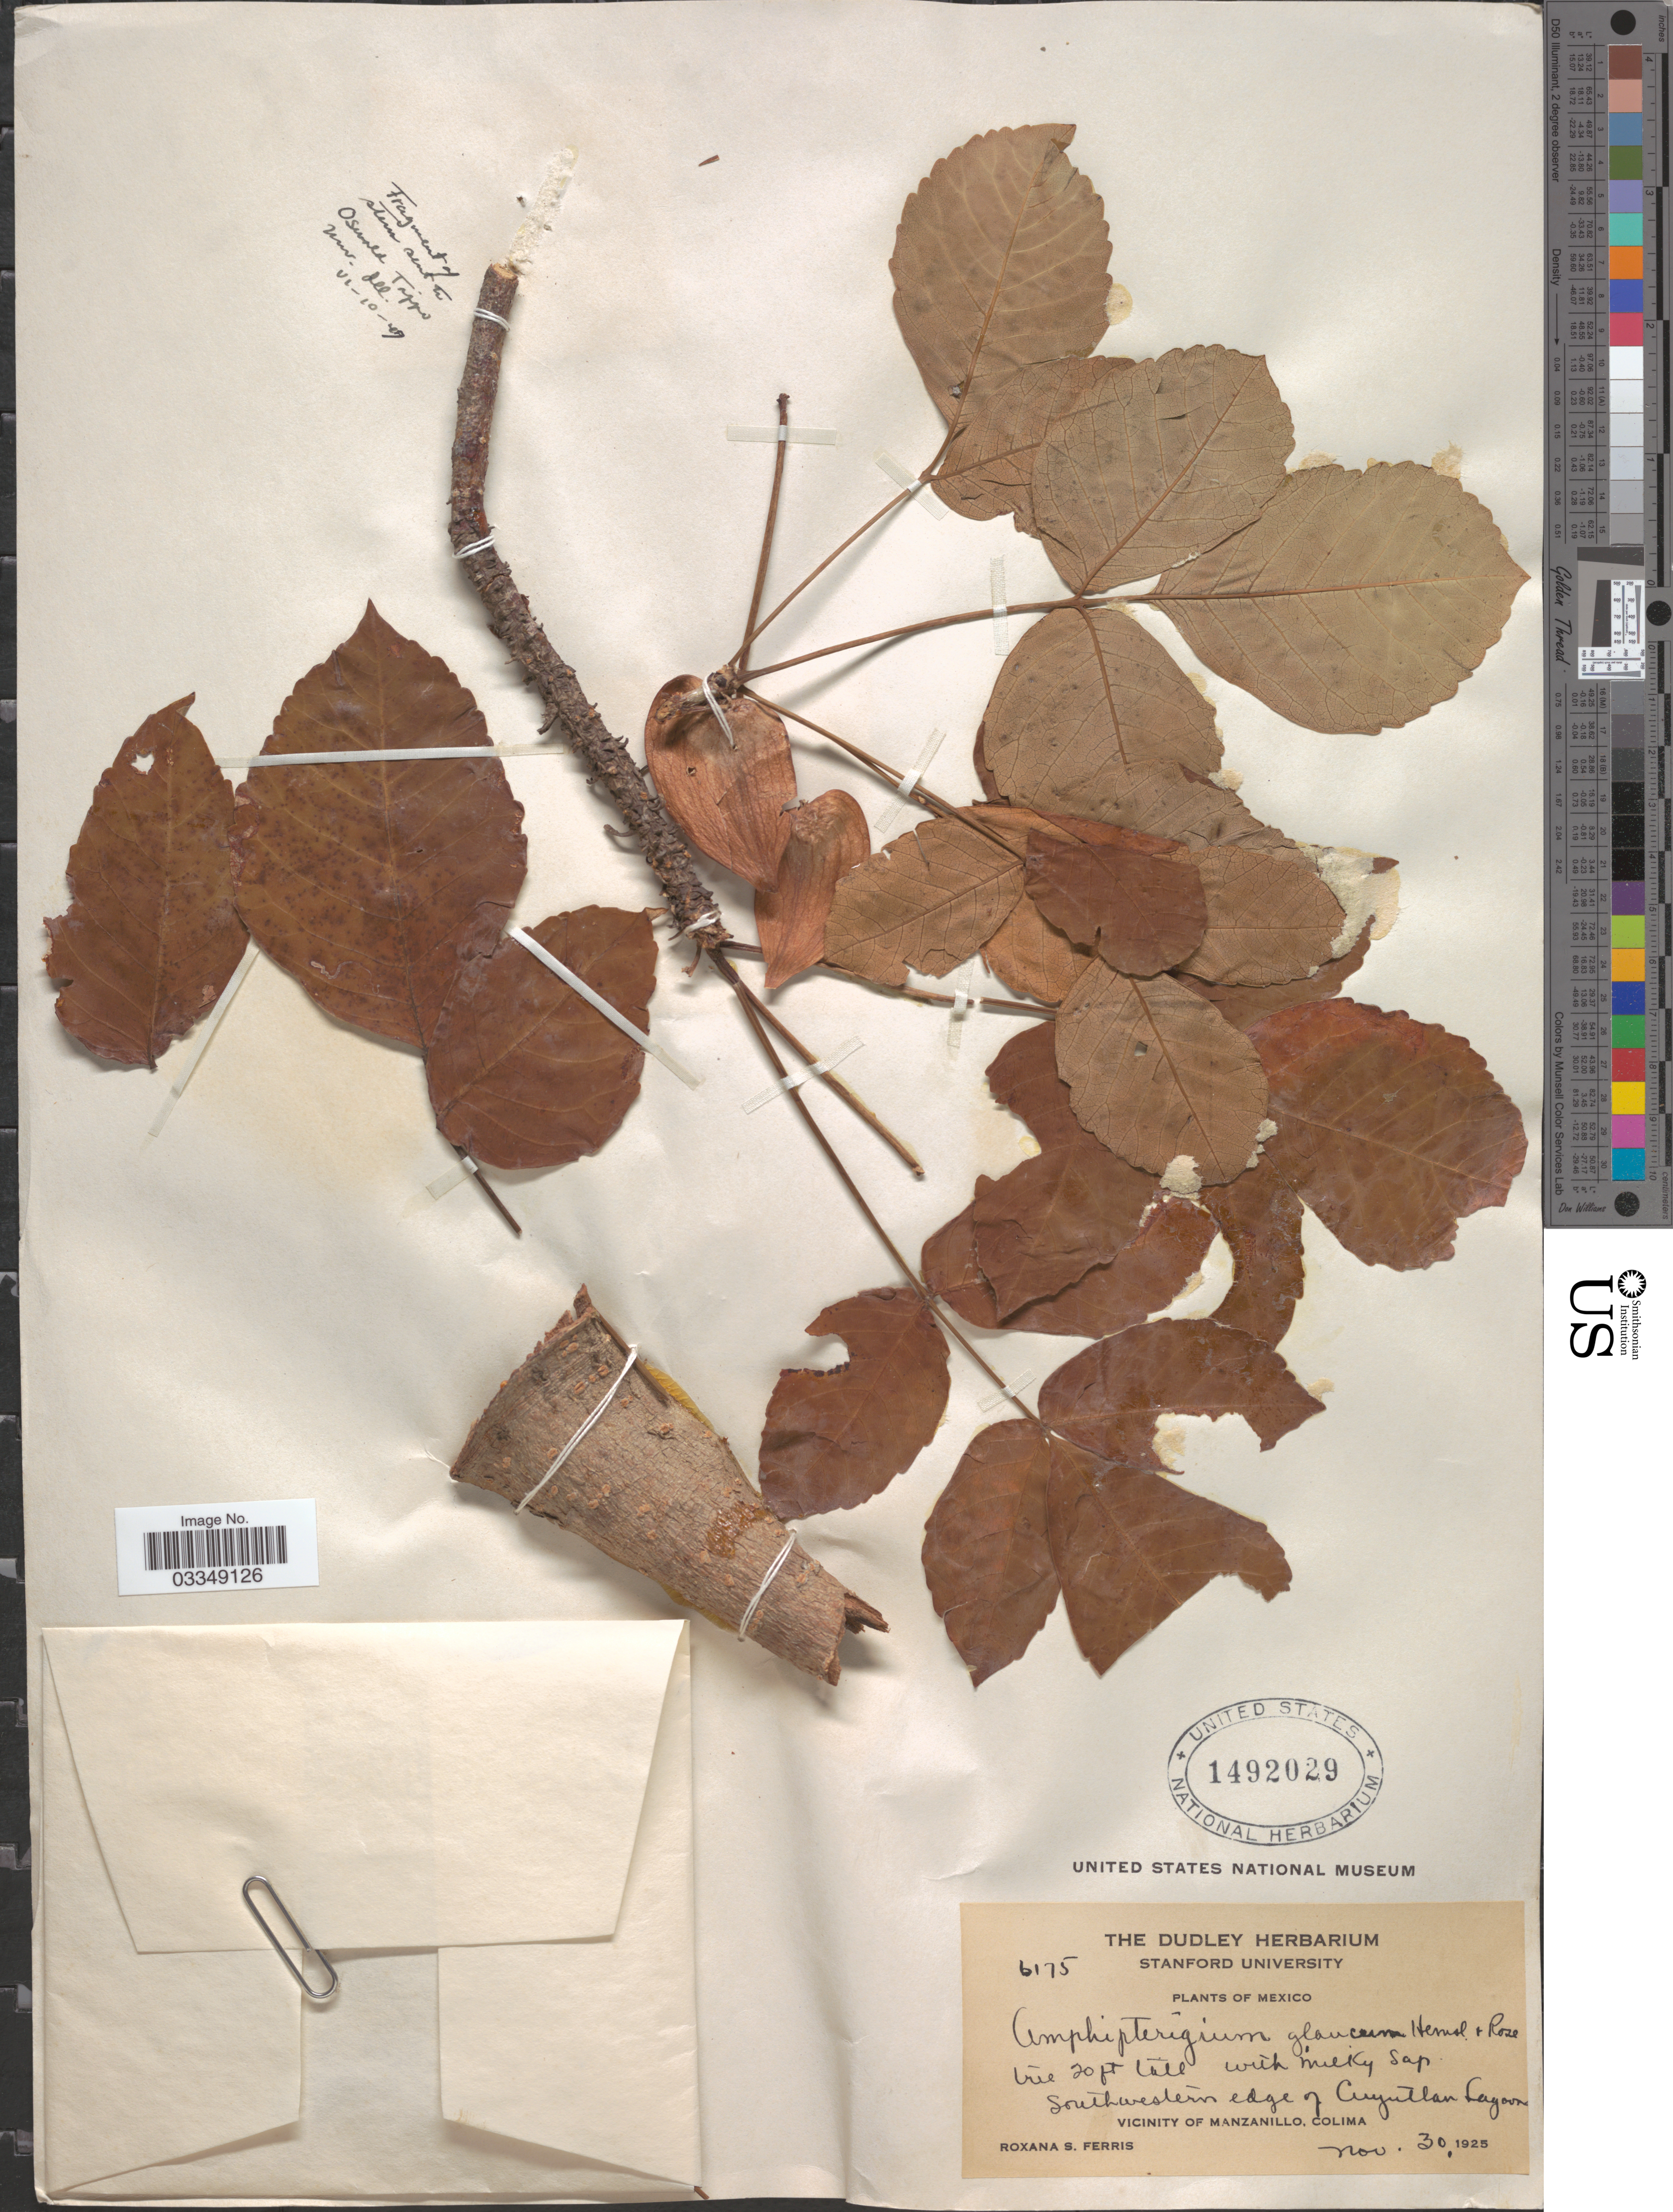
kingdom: Plantae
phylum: Tracheophyta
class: Magnoliopsida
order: Sapindales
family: Anacardiaceae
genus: Amphipterygium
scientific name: Amphipterygium glaucum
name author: (Hemsl. & Rose) Hemsl. & Rose ex Standl.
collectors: R. S. Ferris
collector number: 3175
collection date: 1925-11-30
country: Mexico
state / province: Colima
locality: Southwestern edge of Cuyutlan Lagoon. Vicinity of Manzanillo.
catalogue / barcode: US 1492029